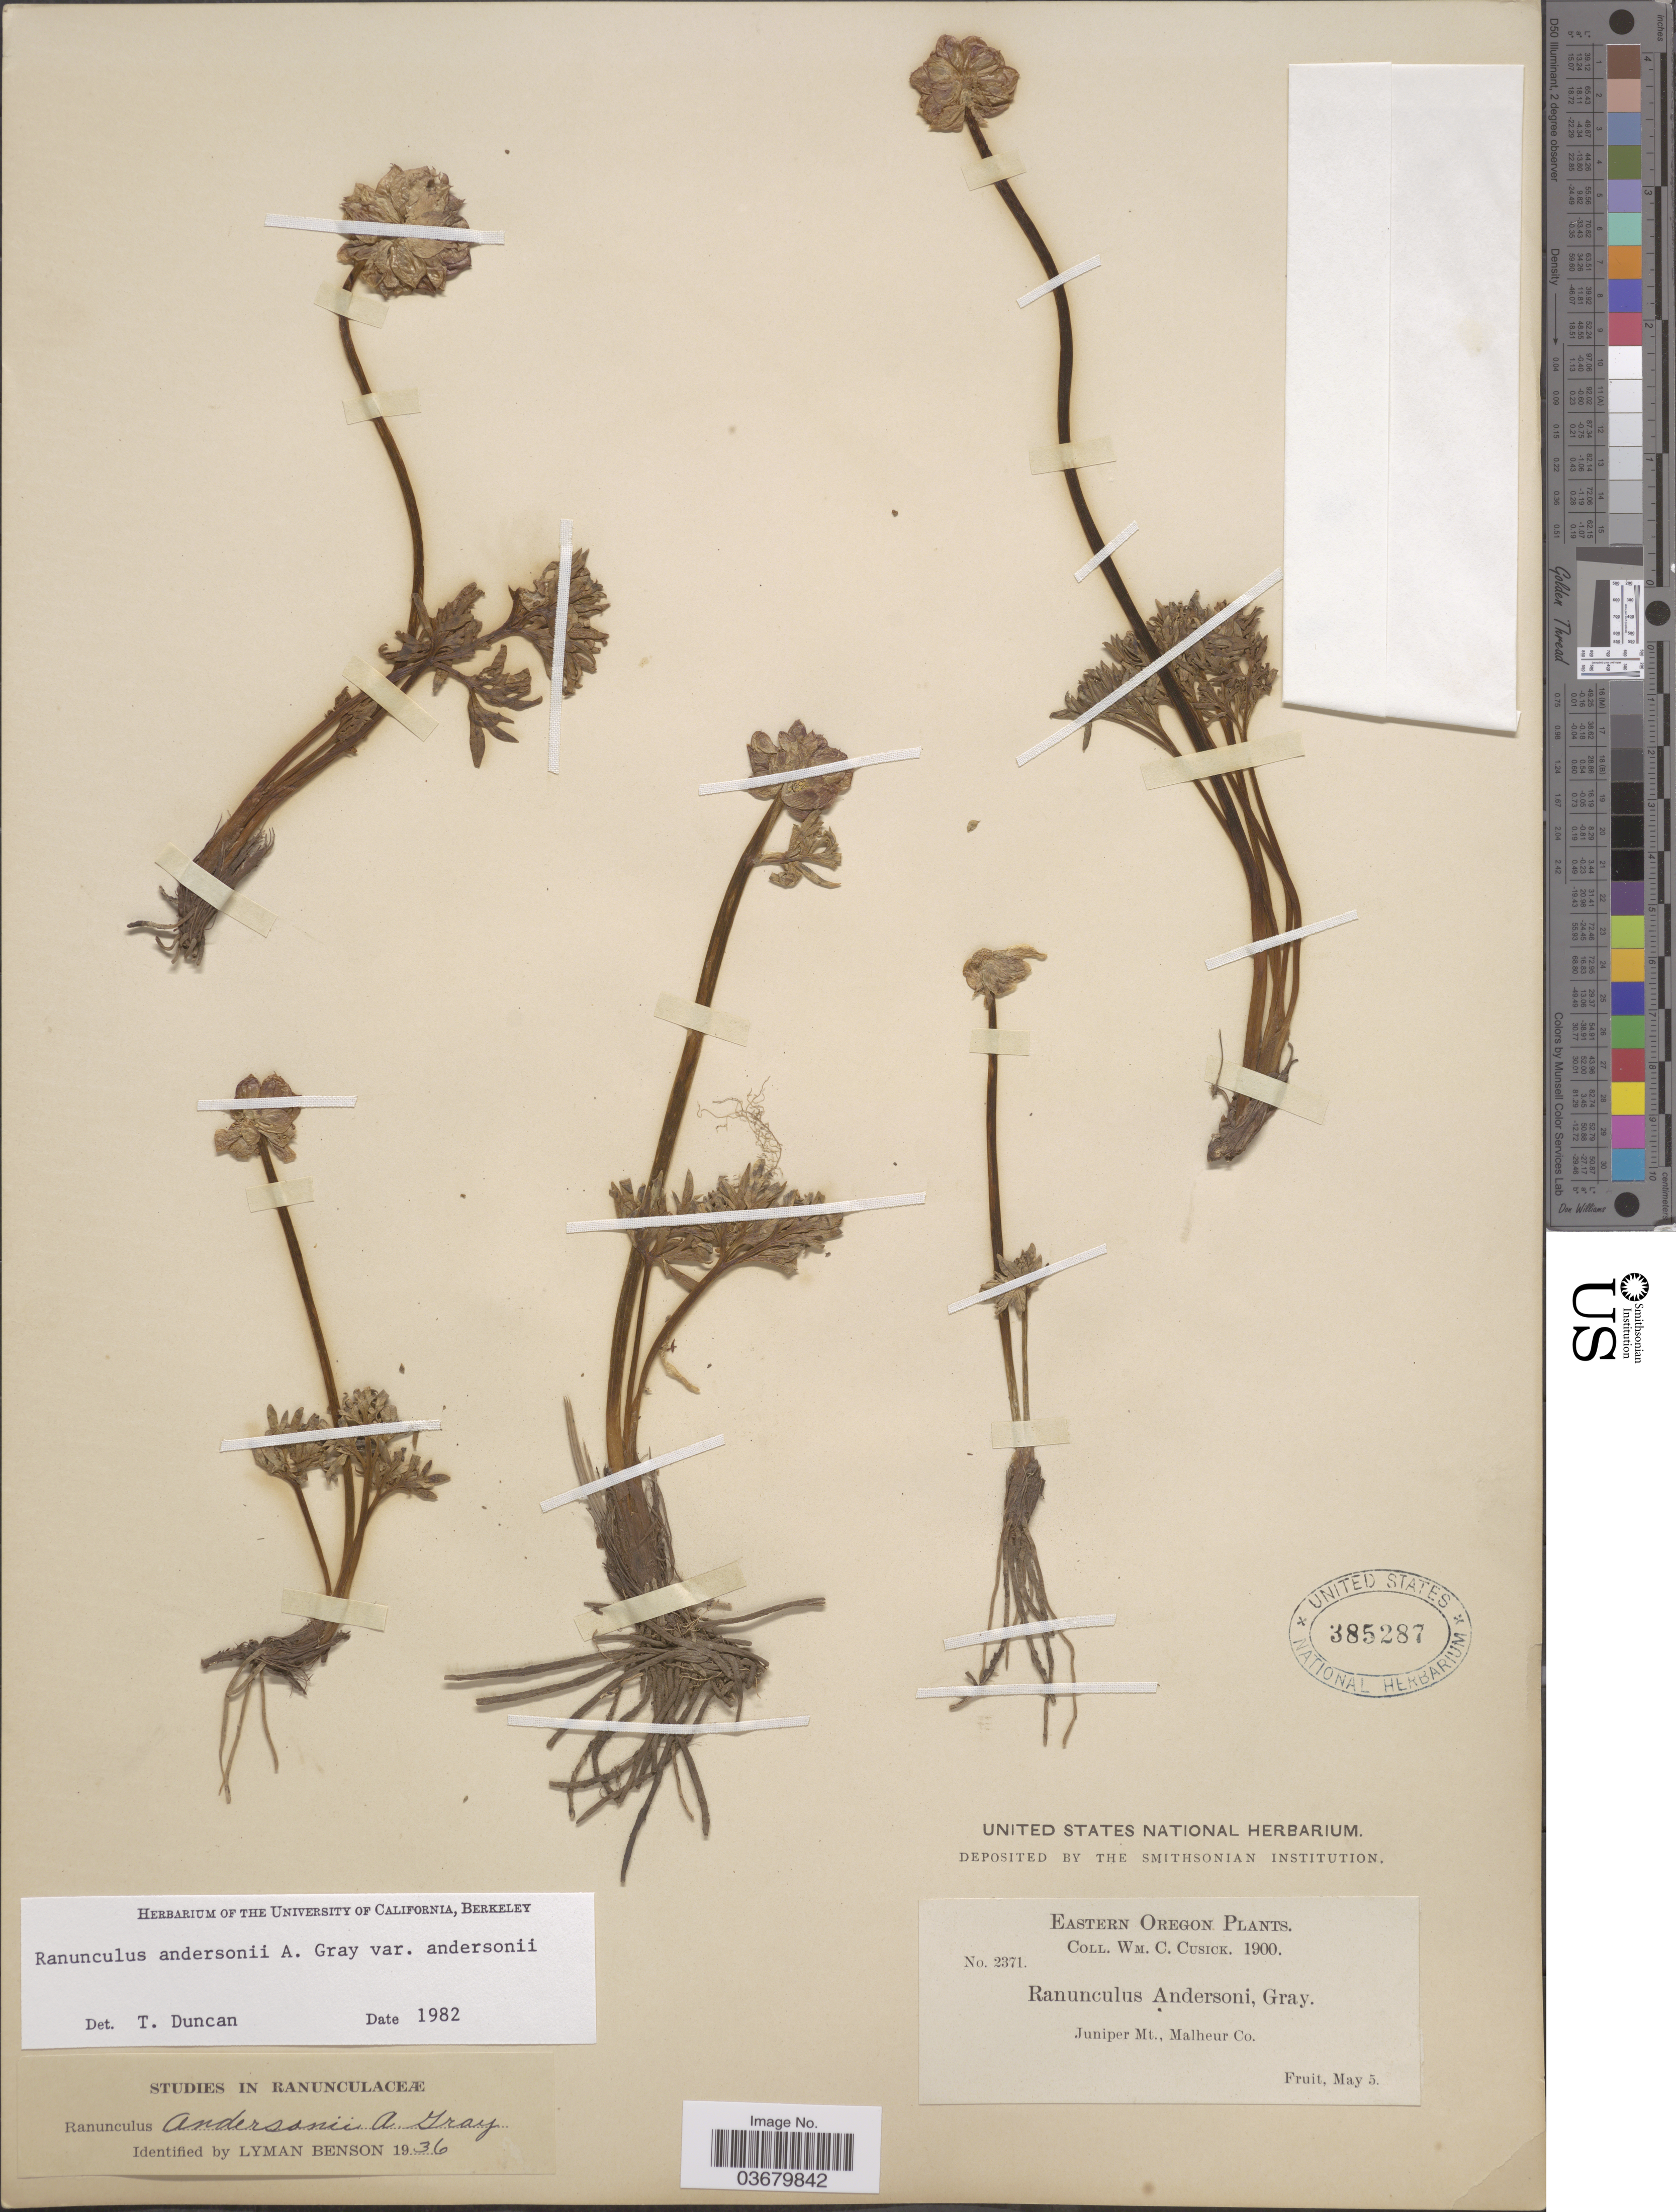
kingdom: Plantae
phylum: Tracheophyta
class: Magnoliopsida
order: Ranunculales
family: Ranunculaceae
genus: Ranunculus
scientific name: Ranunculus andersonii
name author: A. Gray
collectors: W. C. Cusick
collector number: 2371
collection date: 1900-05-05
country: United States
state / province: Oregon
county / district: Malheur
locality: Eastern Oregon. Juniper Mt., Malheur Co.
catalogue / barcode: US 385287